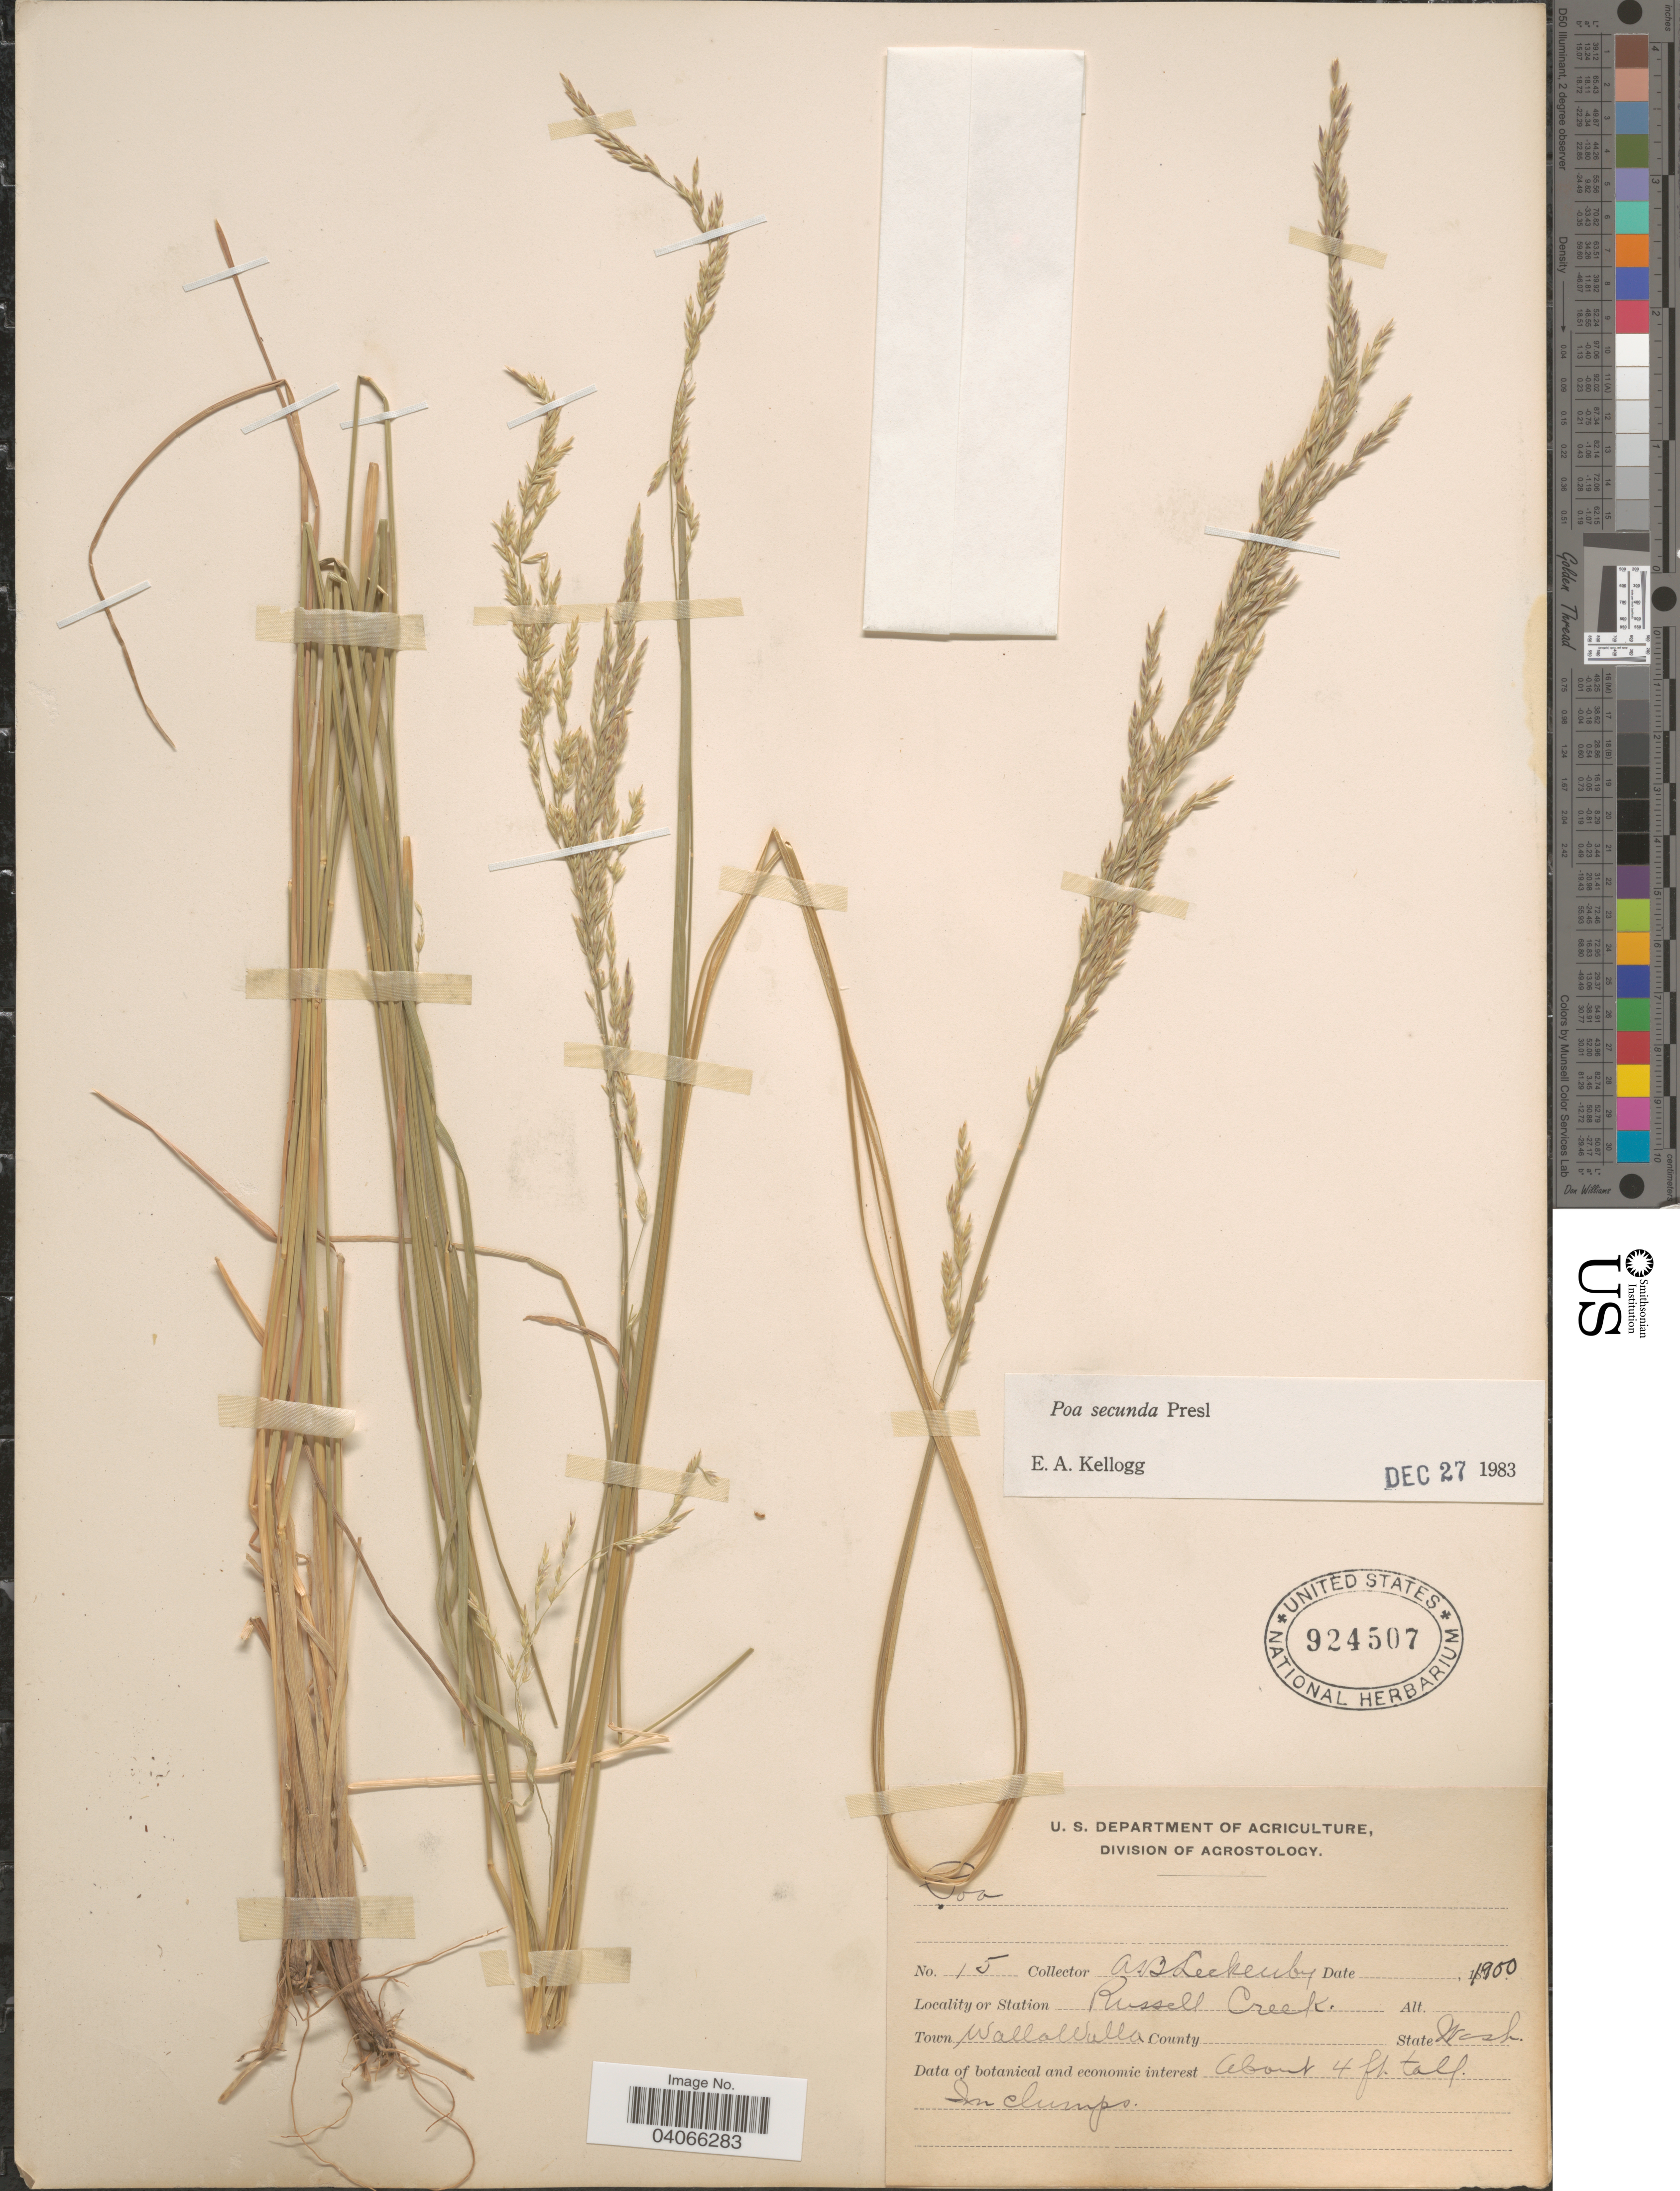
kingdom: Plantae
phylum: Tracheophyta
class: Liliopsida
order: Poales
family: Poaceae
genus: Poa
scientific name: Poa secunda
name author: J. Presl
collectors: A. Leckenby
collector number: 15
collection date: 1900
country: United States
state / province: Washington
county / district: Walla Walla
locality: Station Russell Creek. Town Walla Walla.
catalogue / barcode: US 924507